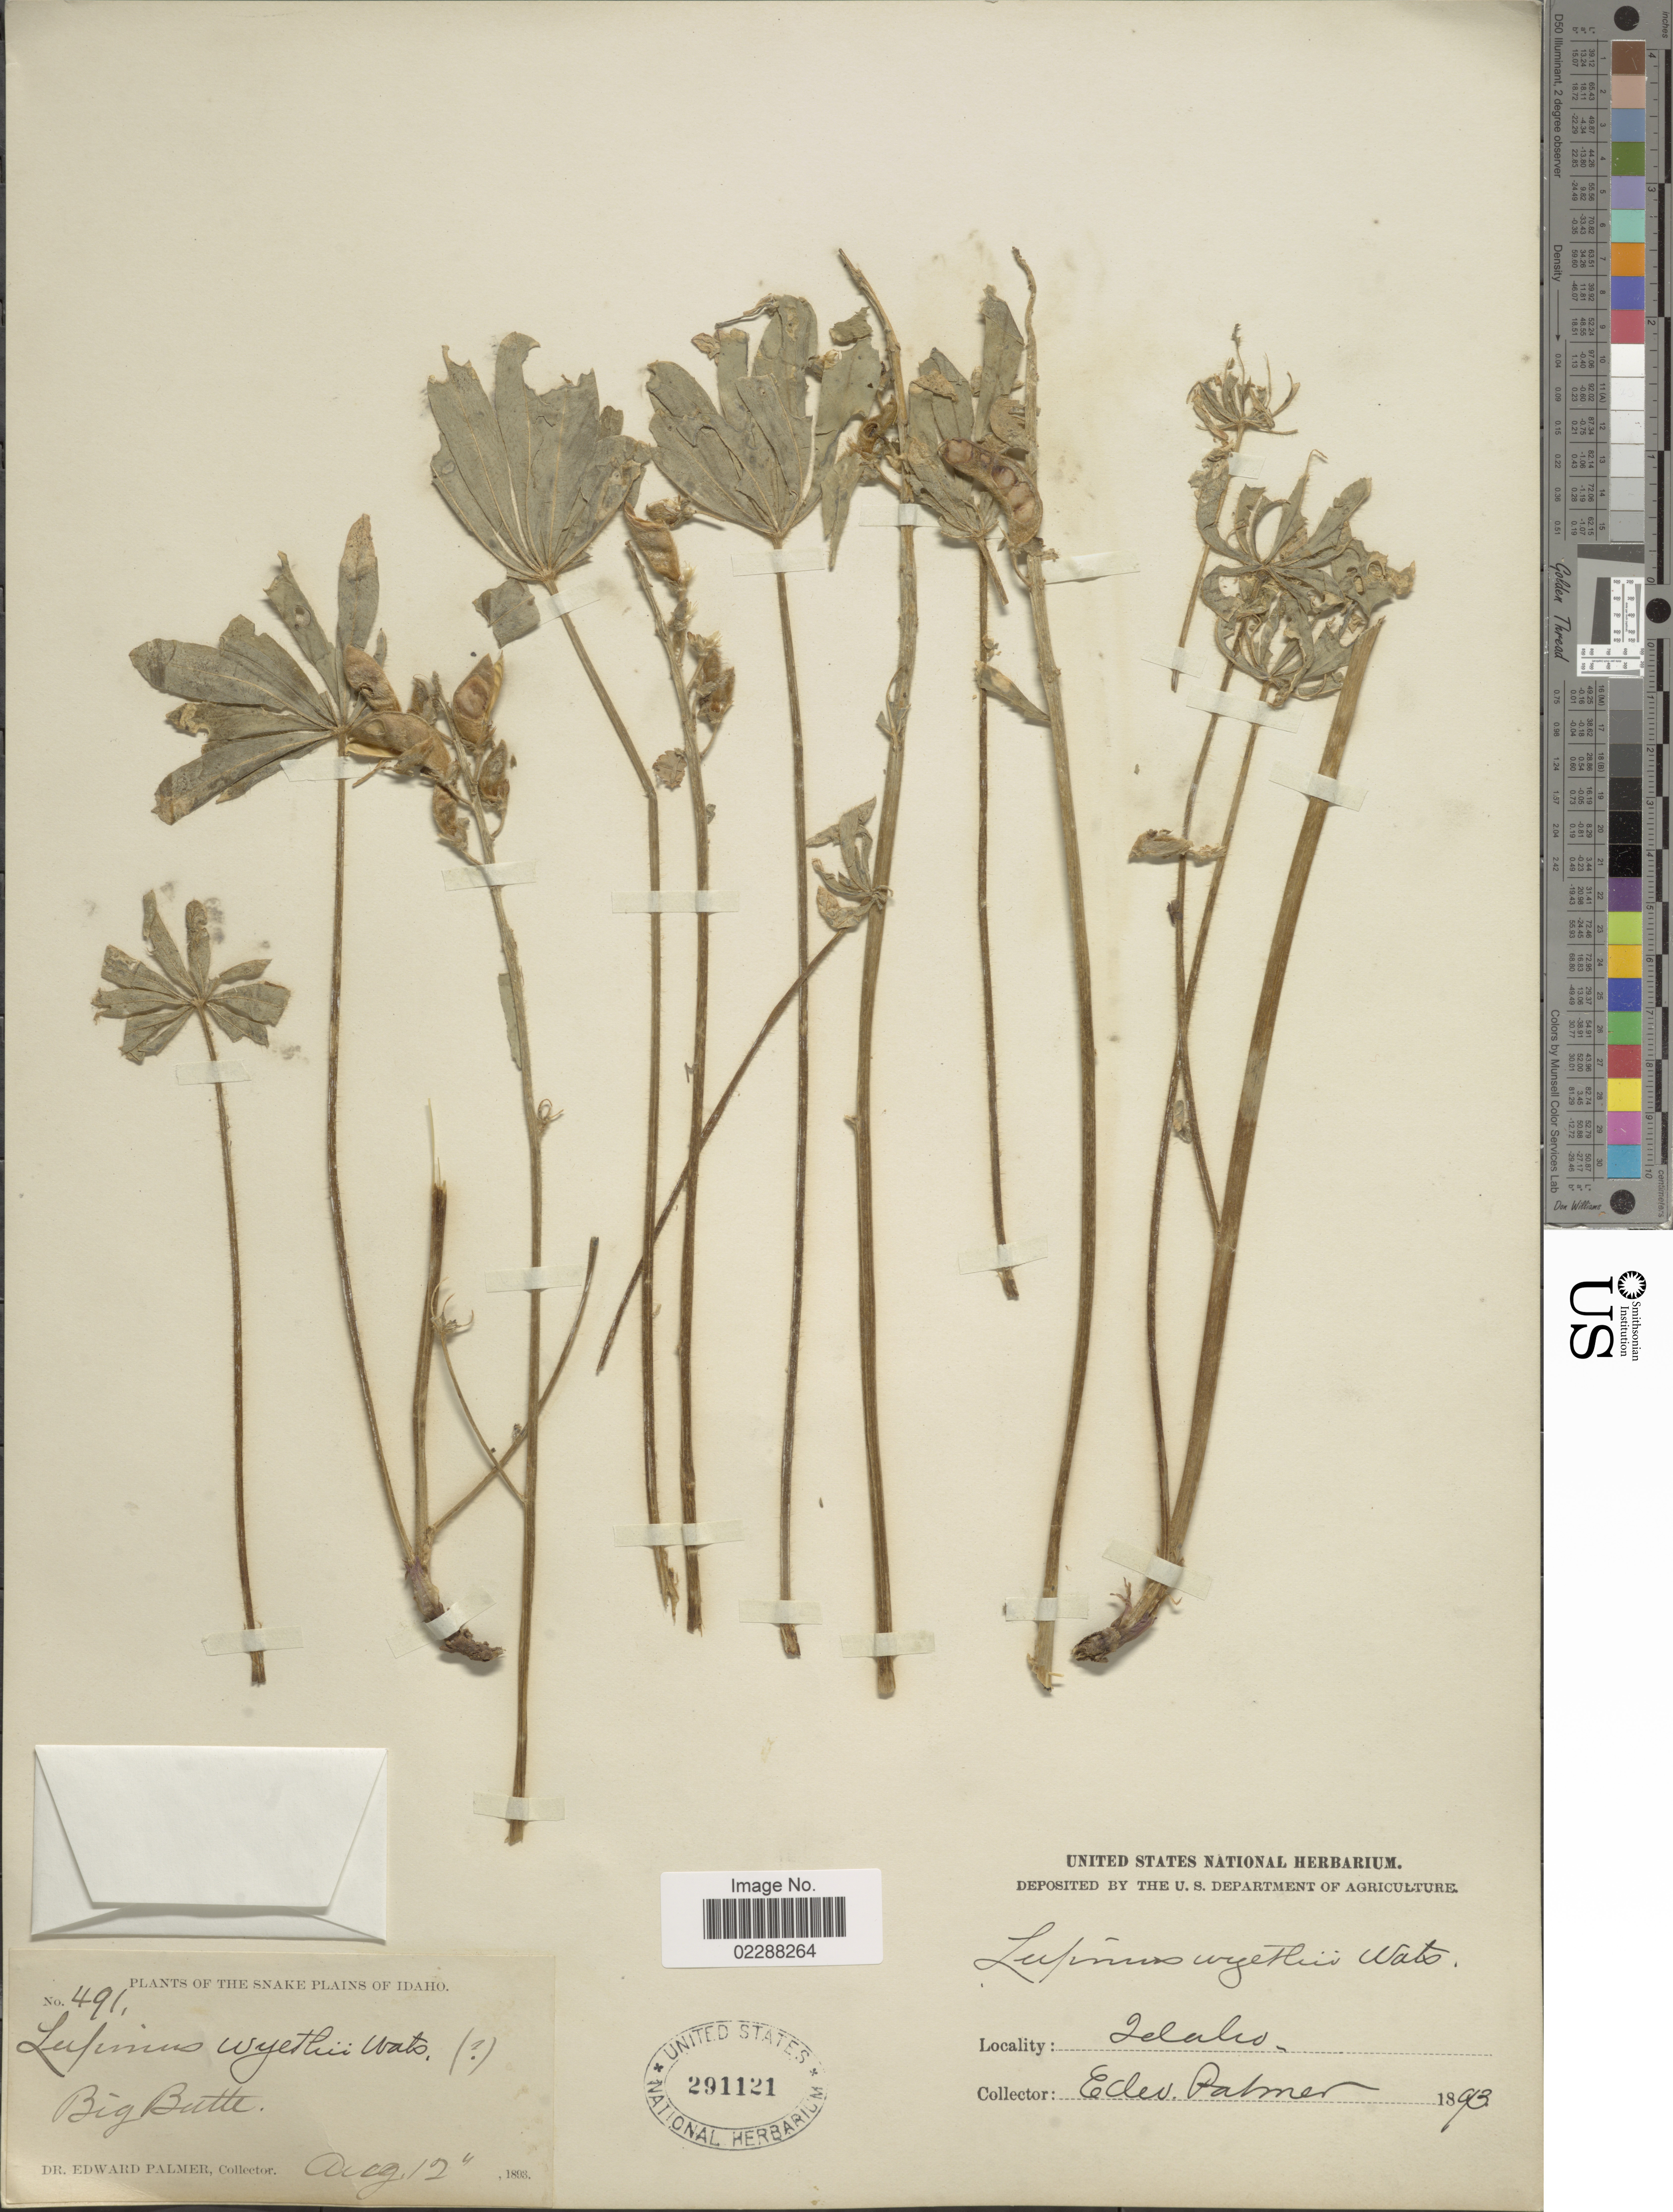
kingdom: Plantae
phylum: Tracheophyta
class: Magnoliopsida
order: Fabales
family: Fabaceae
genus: Lupinus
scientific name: Lupinus wyethii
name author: S. Watson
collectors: E. Palmer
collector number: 491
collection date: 1893-08-12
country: United States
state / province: Idaho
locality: The Snake Plains of Idaho, Big Butte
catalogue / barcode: US 291121